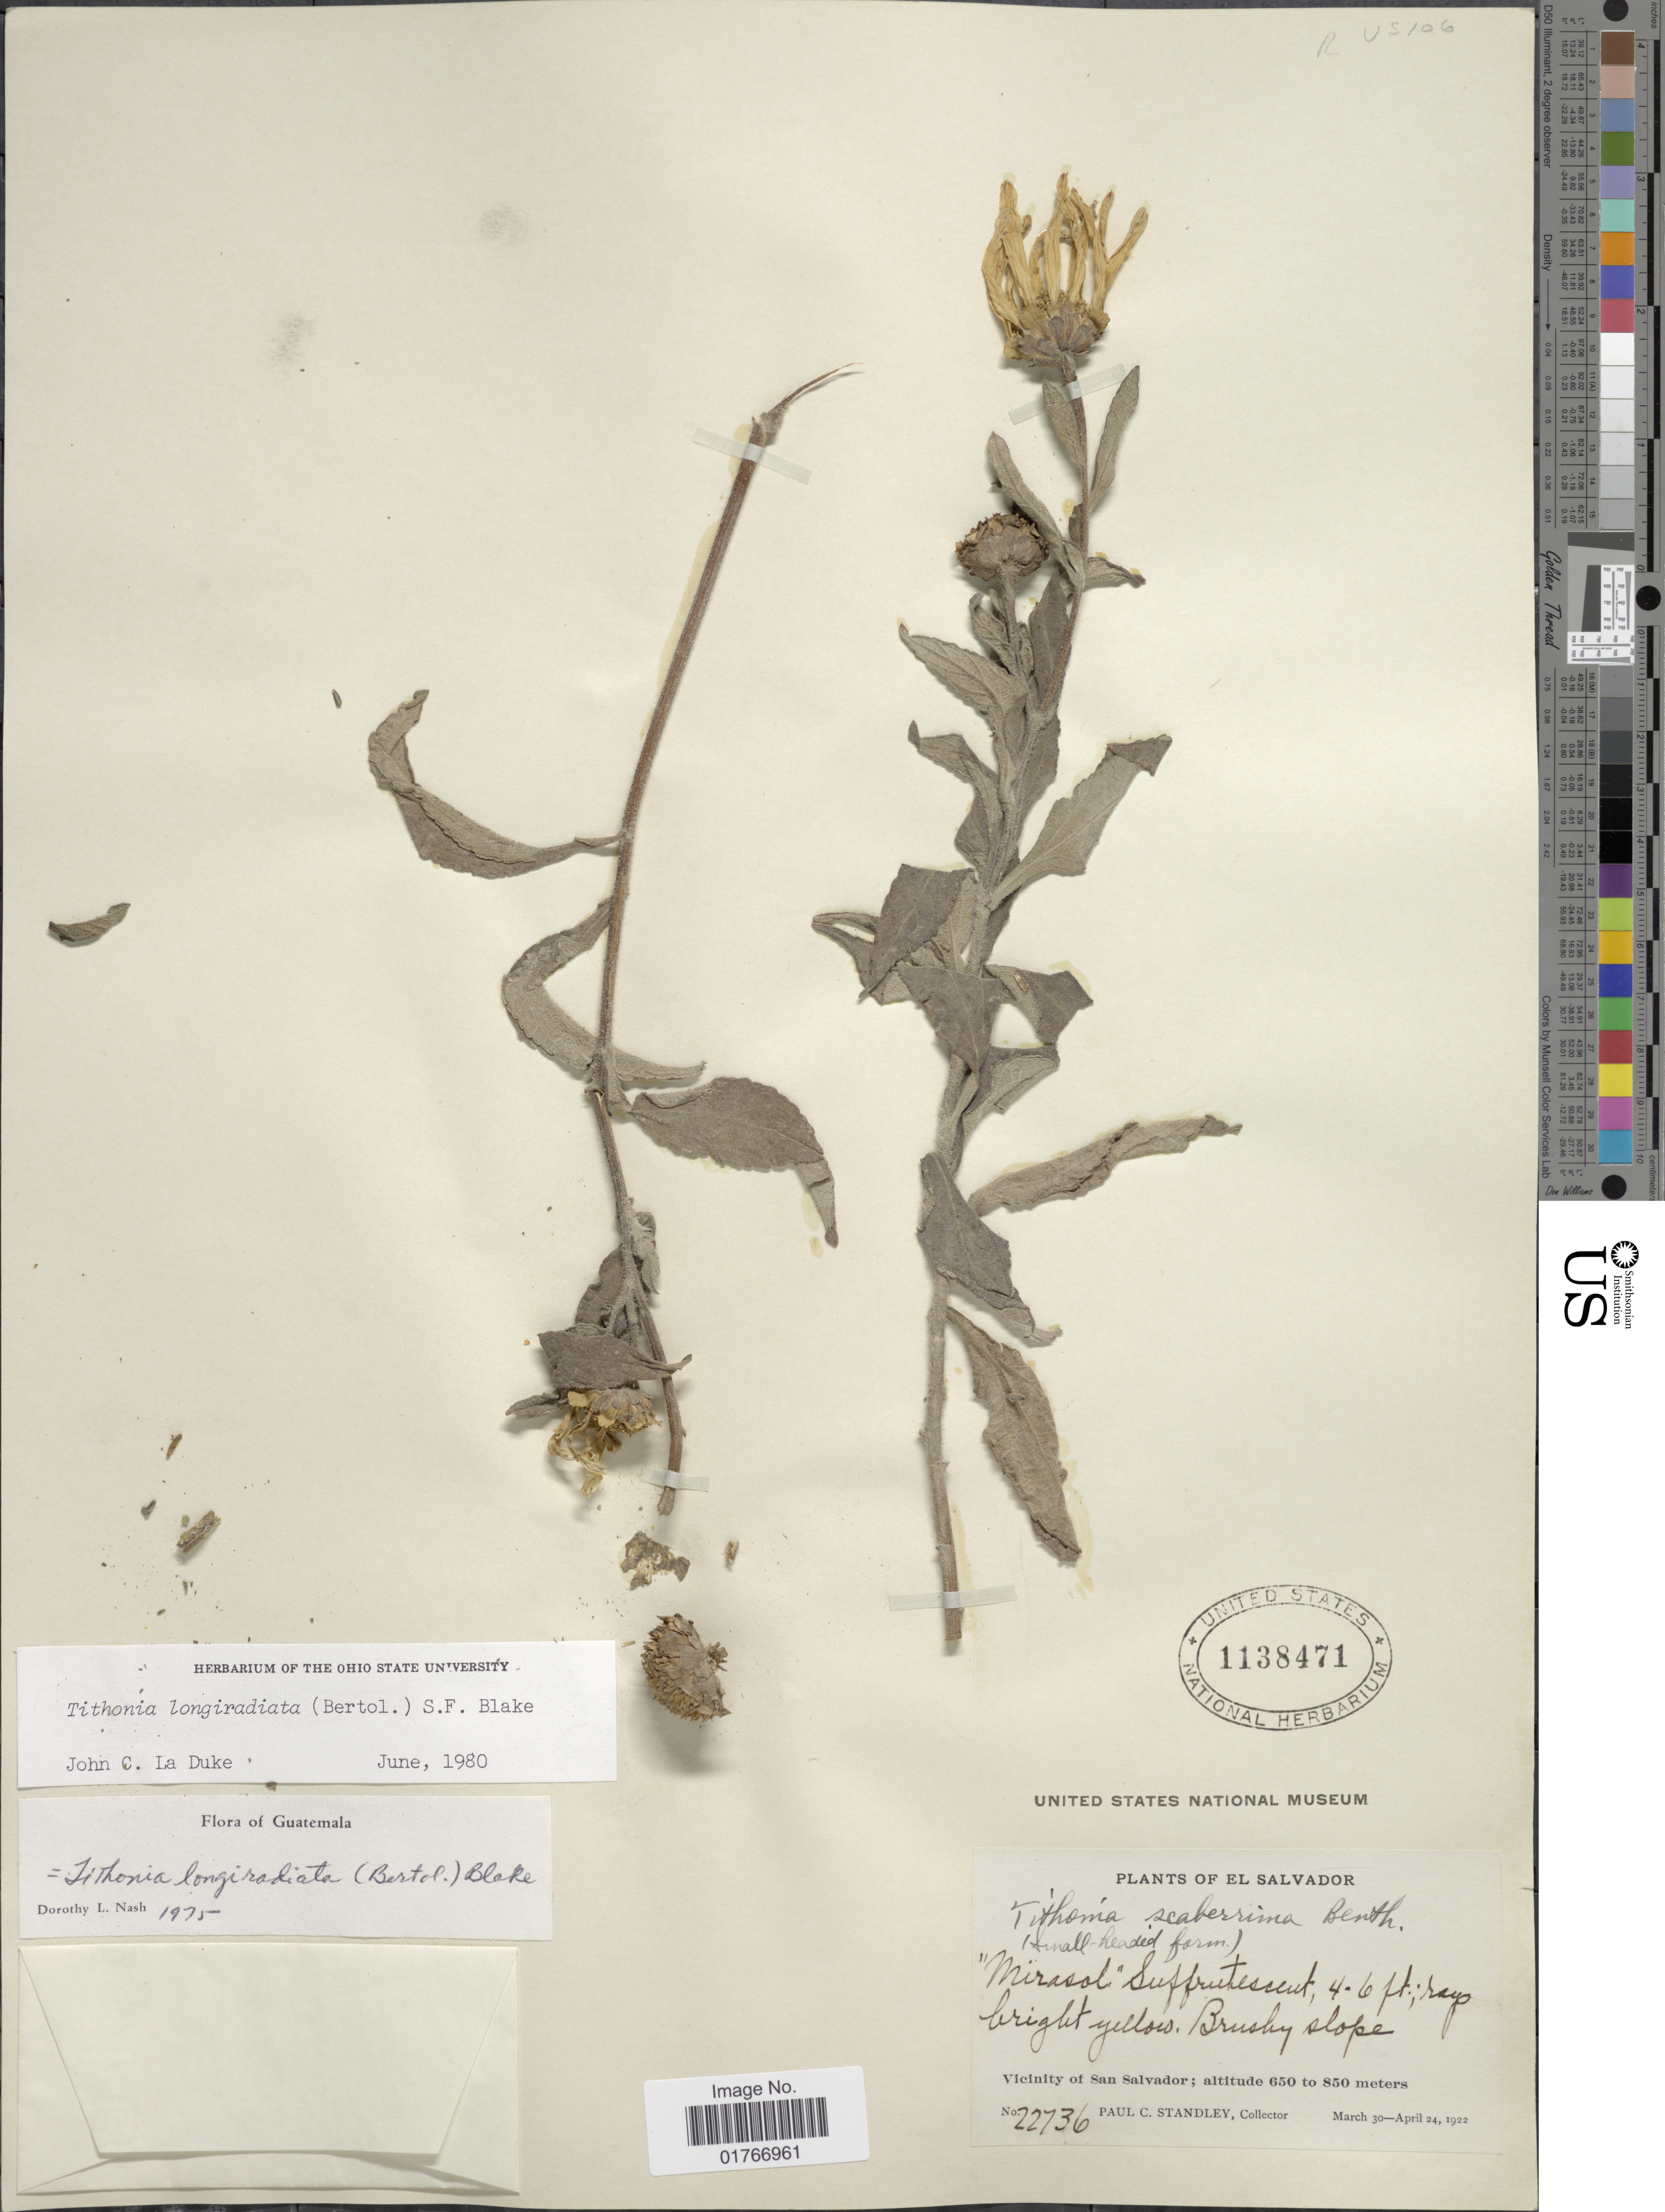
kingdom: Plantae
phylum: Tracheophyta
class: Magnoliopsida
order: Asterales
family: Asteraceae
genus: Tithonia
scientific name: Tithonia longiradiata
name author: (Bertol.) S.F. Blake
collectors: P. C. Standley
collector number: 22736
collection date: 1922-03-30/1922-04-24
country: El Salvador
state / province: San Salvador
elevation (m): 650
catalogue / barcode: US 1138471